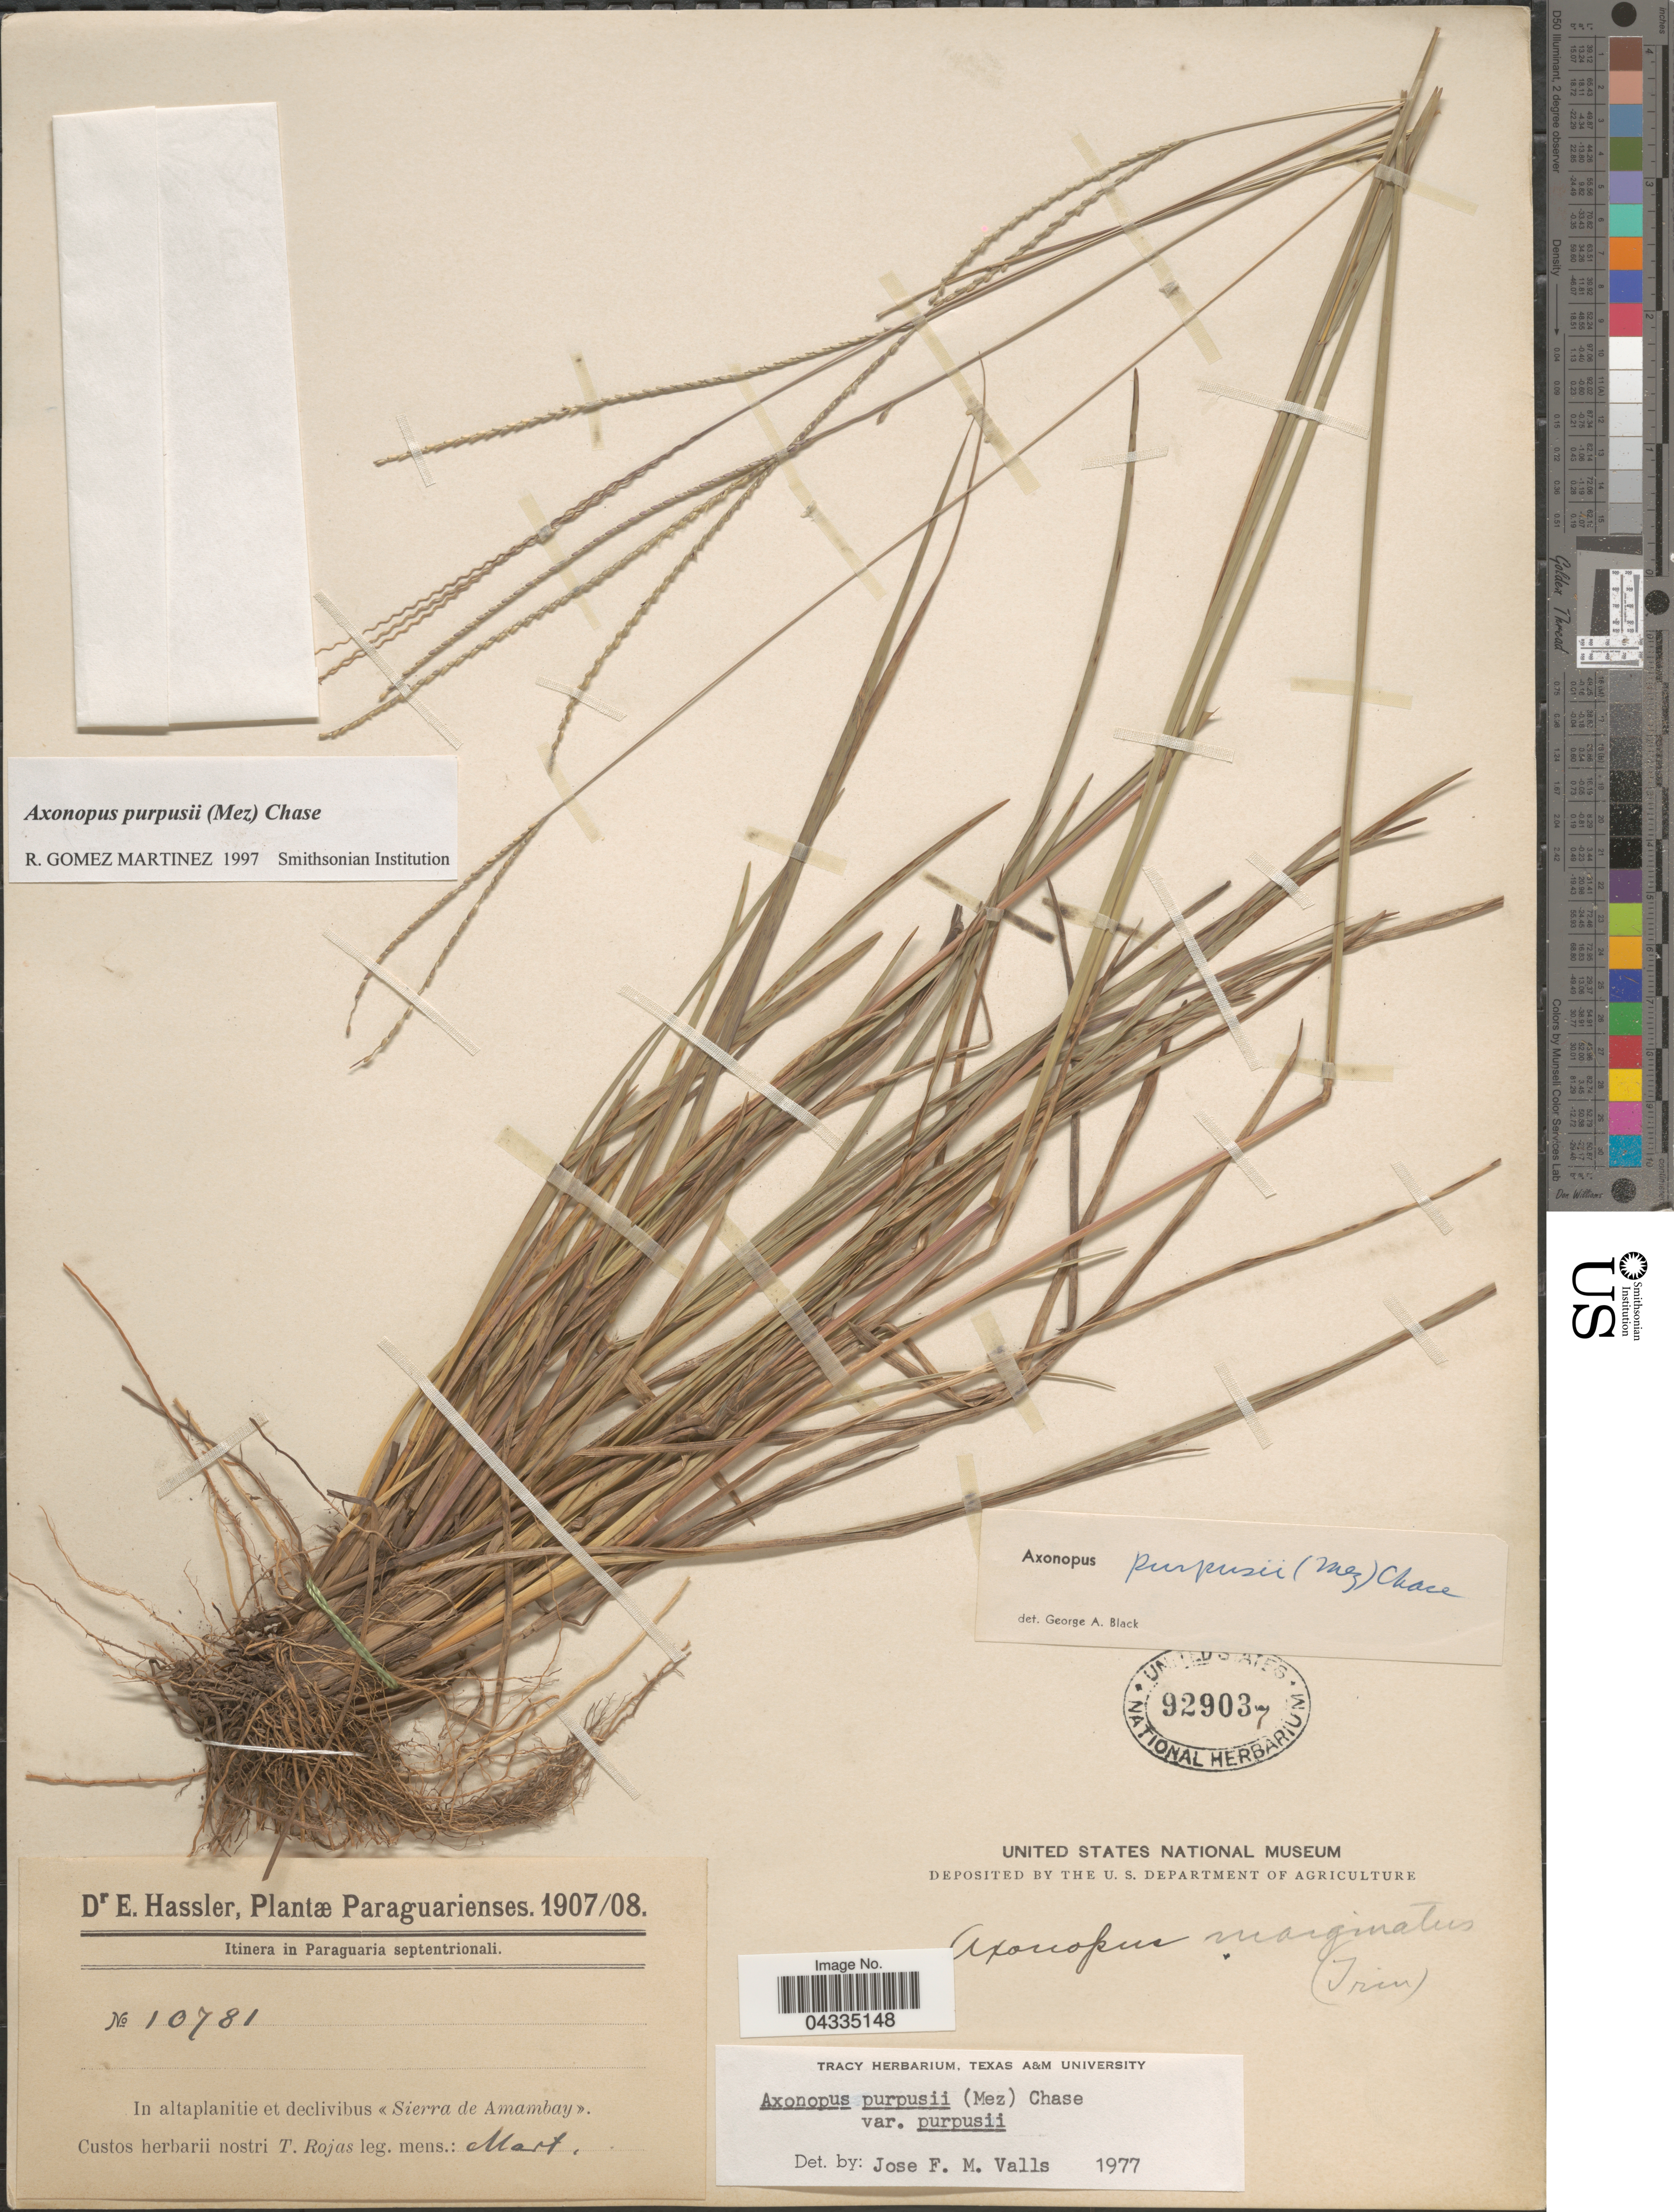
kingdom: Plantae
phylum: Tracheophyta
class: Liliopsida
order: Poales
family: Poaceae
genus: Axonopus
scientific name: Axonopus purpusii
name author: (Mez) Chase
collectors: T. Rojas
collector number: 10781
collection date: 1907-03/1908-03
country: Paraguay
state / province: Amambay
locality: Itinera in Paraguaria septentrionali. In altaplanitie et declivibus «Sierra de Amambay».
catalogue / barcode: US 929037